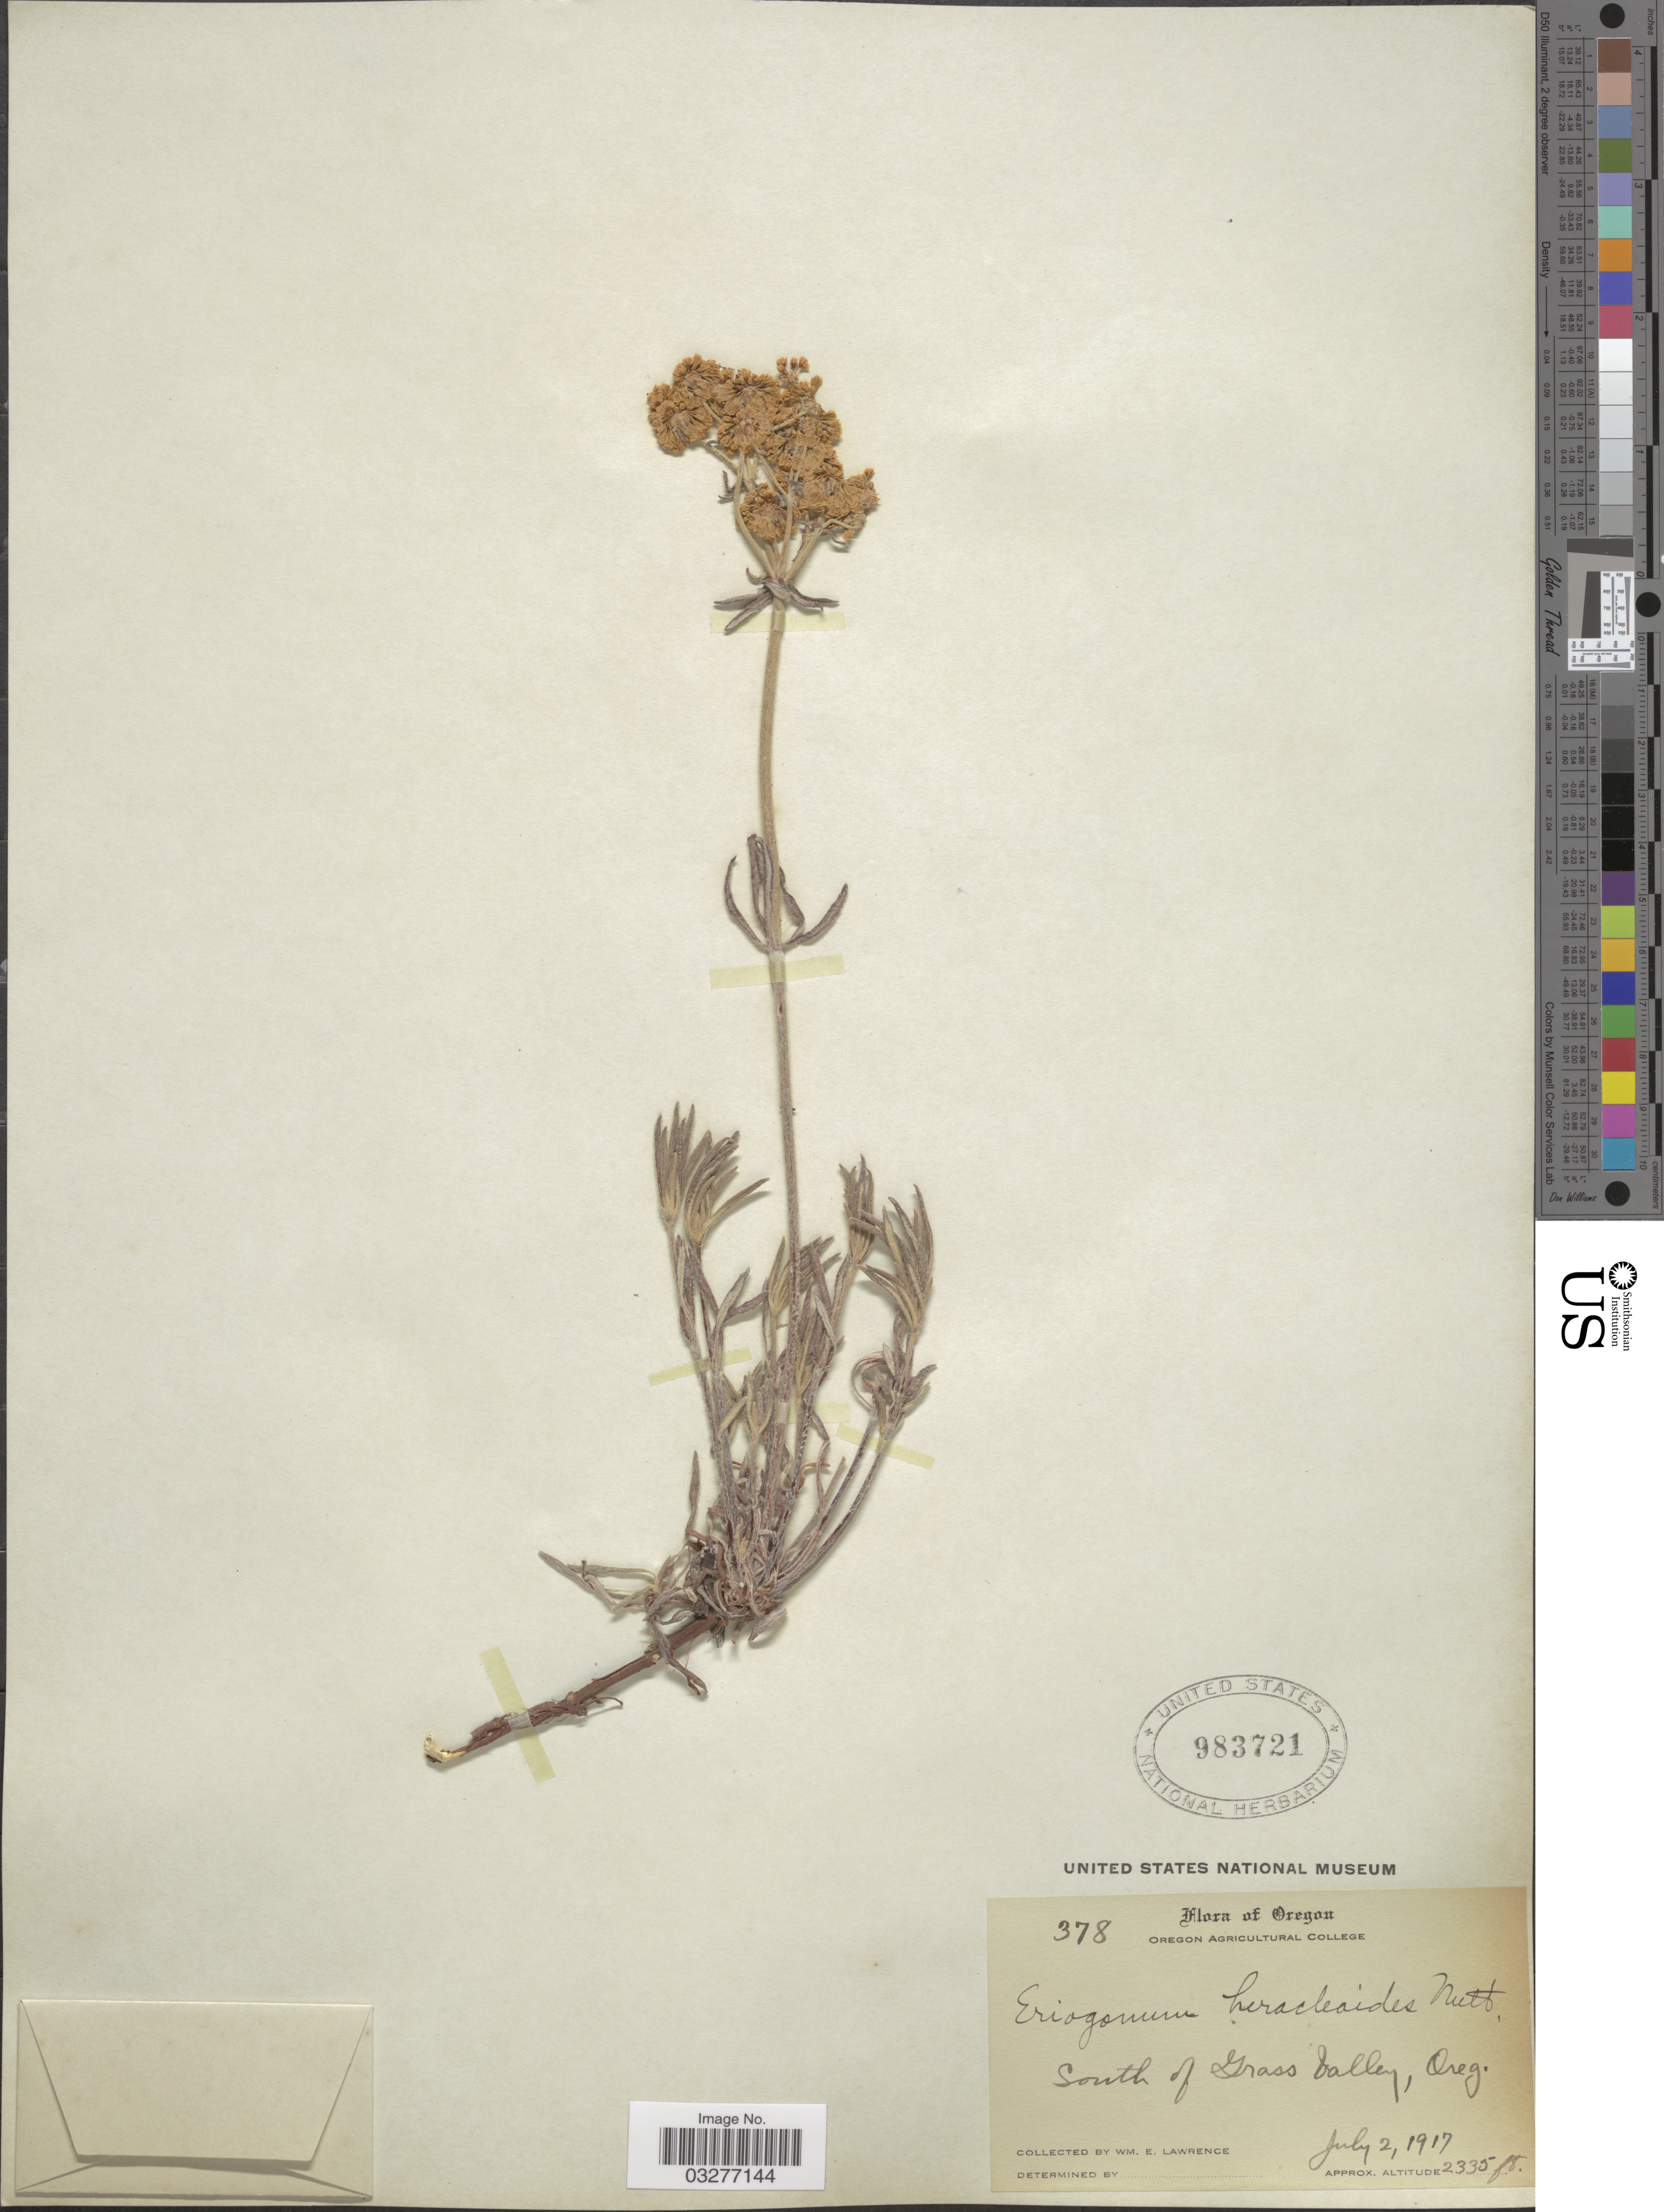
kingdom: Plantae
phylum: Tracheophyta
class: Magnoliopsida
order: Caryophyllales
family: Polygonaceae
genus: Eriogonum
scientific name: Eriogonum heracleoides var. heracleoides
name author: Nutt.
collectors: W. Lawrence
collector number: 378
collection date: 1917-07-02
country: United States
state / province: Oregon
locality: South of Grass Valley.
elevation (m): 712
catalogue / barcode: US 983721